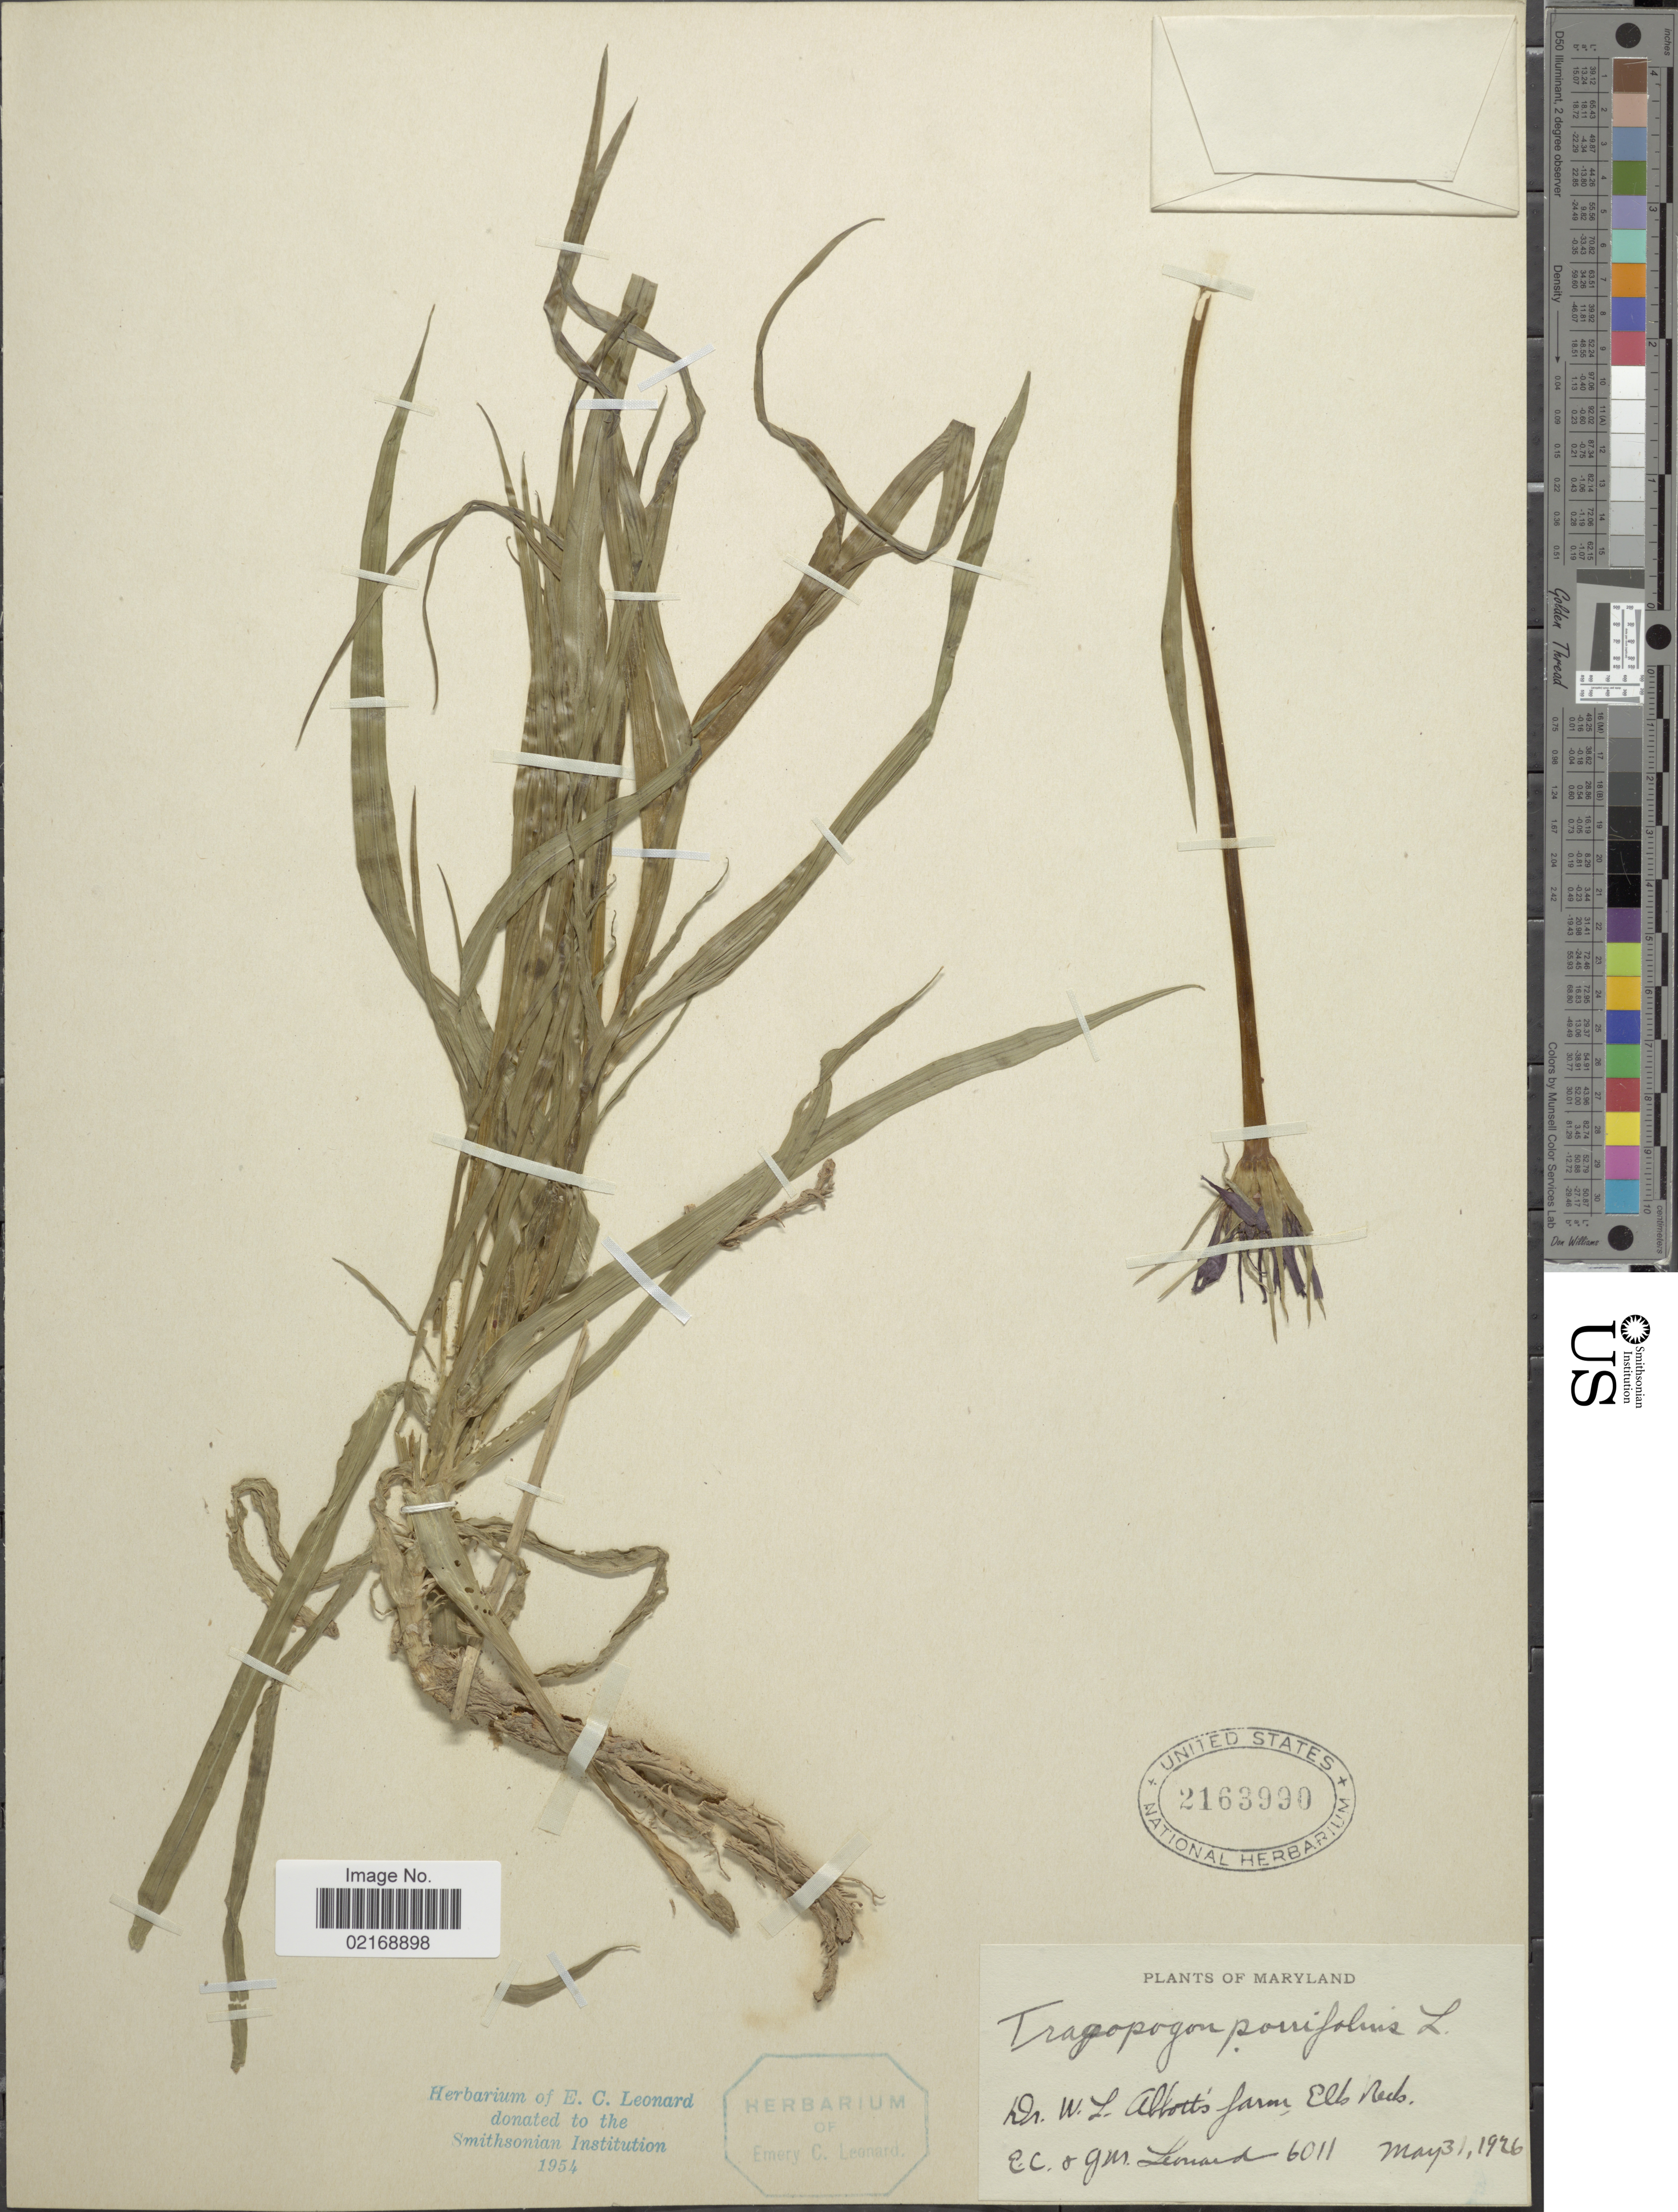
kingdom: Plantae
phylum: Tracheophyta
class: Magnoliopsida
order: Asterales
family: Asteraceae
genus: Tragopogon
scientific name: Tragopogon porrifolius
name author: L.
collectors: E. C. Leonard & G. M. Leonard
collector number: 6011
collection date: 1926-05-31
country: United States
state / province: Maryland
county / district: Cecil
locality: Dr. W. L. Abbott's farm, Elk Neck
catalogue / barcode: US 2163990